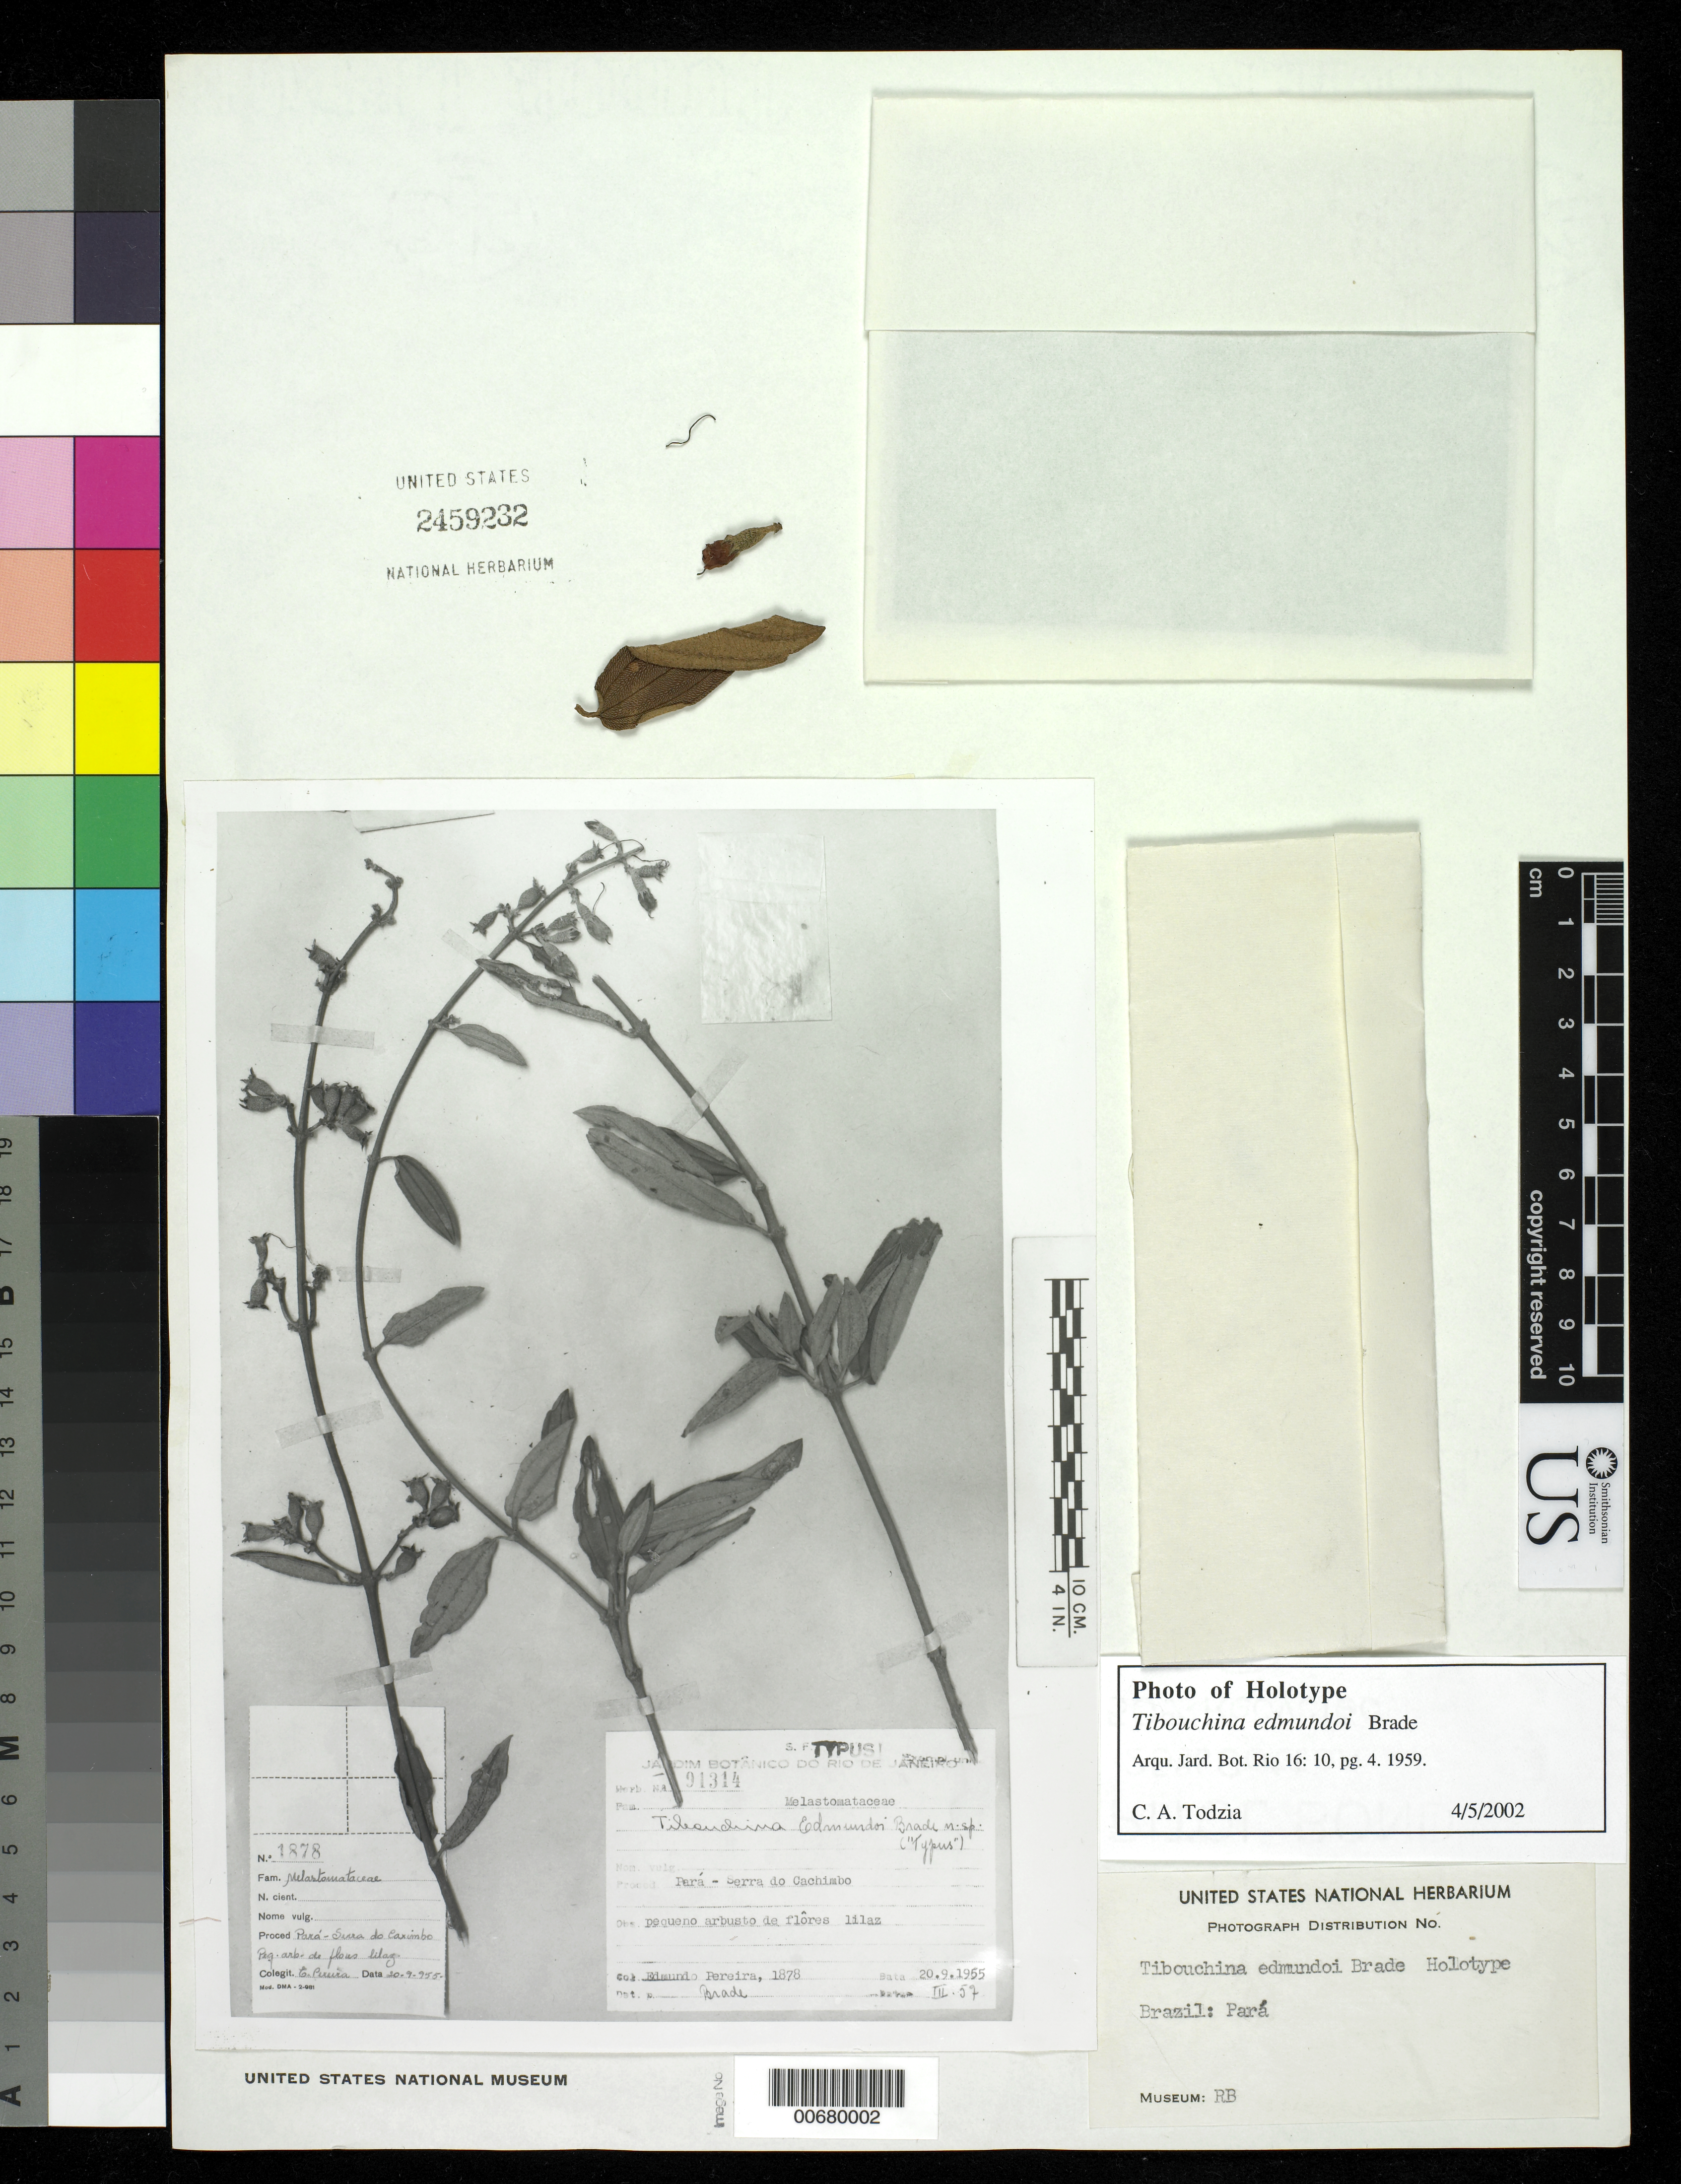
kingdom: Plantae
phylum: Tracheophyta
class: Magnoliopsida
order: Myrtales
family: Melastomataceae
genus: Tibouchina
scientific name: Tibouchina edmundoi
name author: Brade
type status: Holotype Fragment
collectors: E. Pereira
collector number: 1878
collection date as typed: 20 Sep 1955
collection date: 1955-09-20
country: Brazil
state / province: Pará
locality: Serra do Cachimbo.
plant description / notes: Photo of original type included on sheet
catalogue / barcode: US 2459232